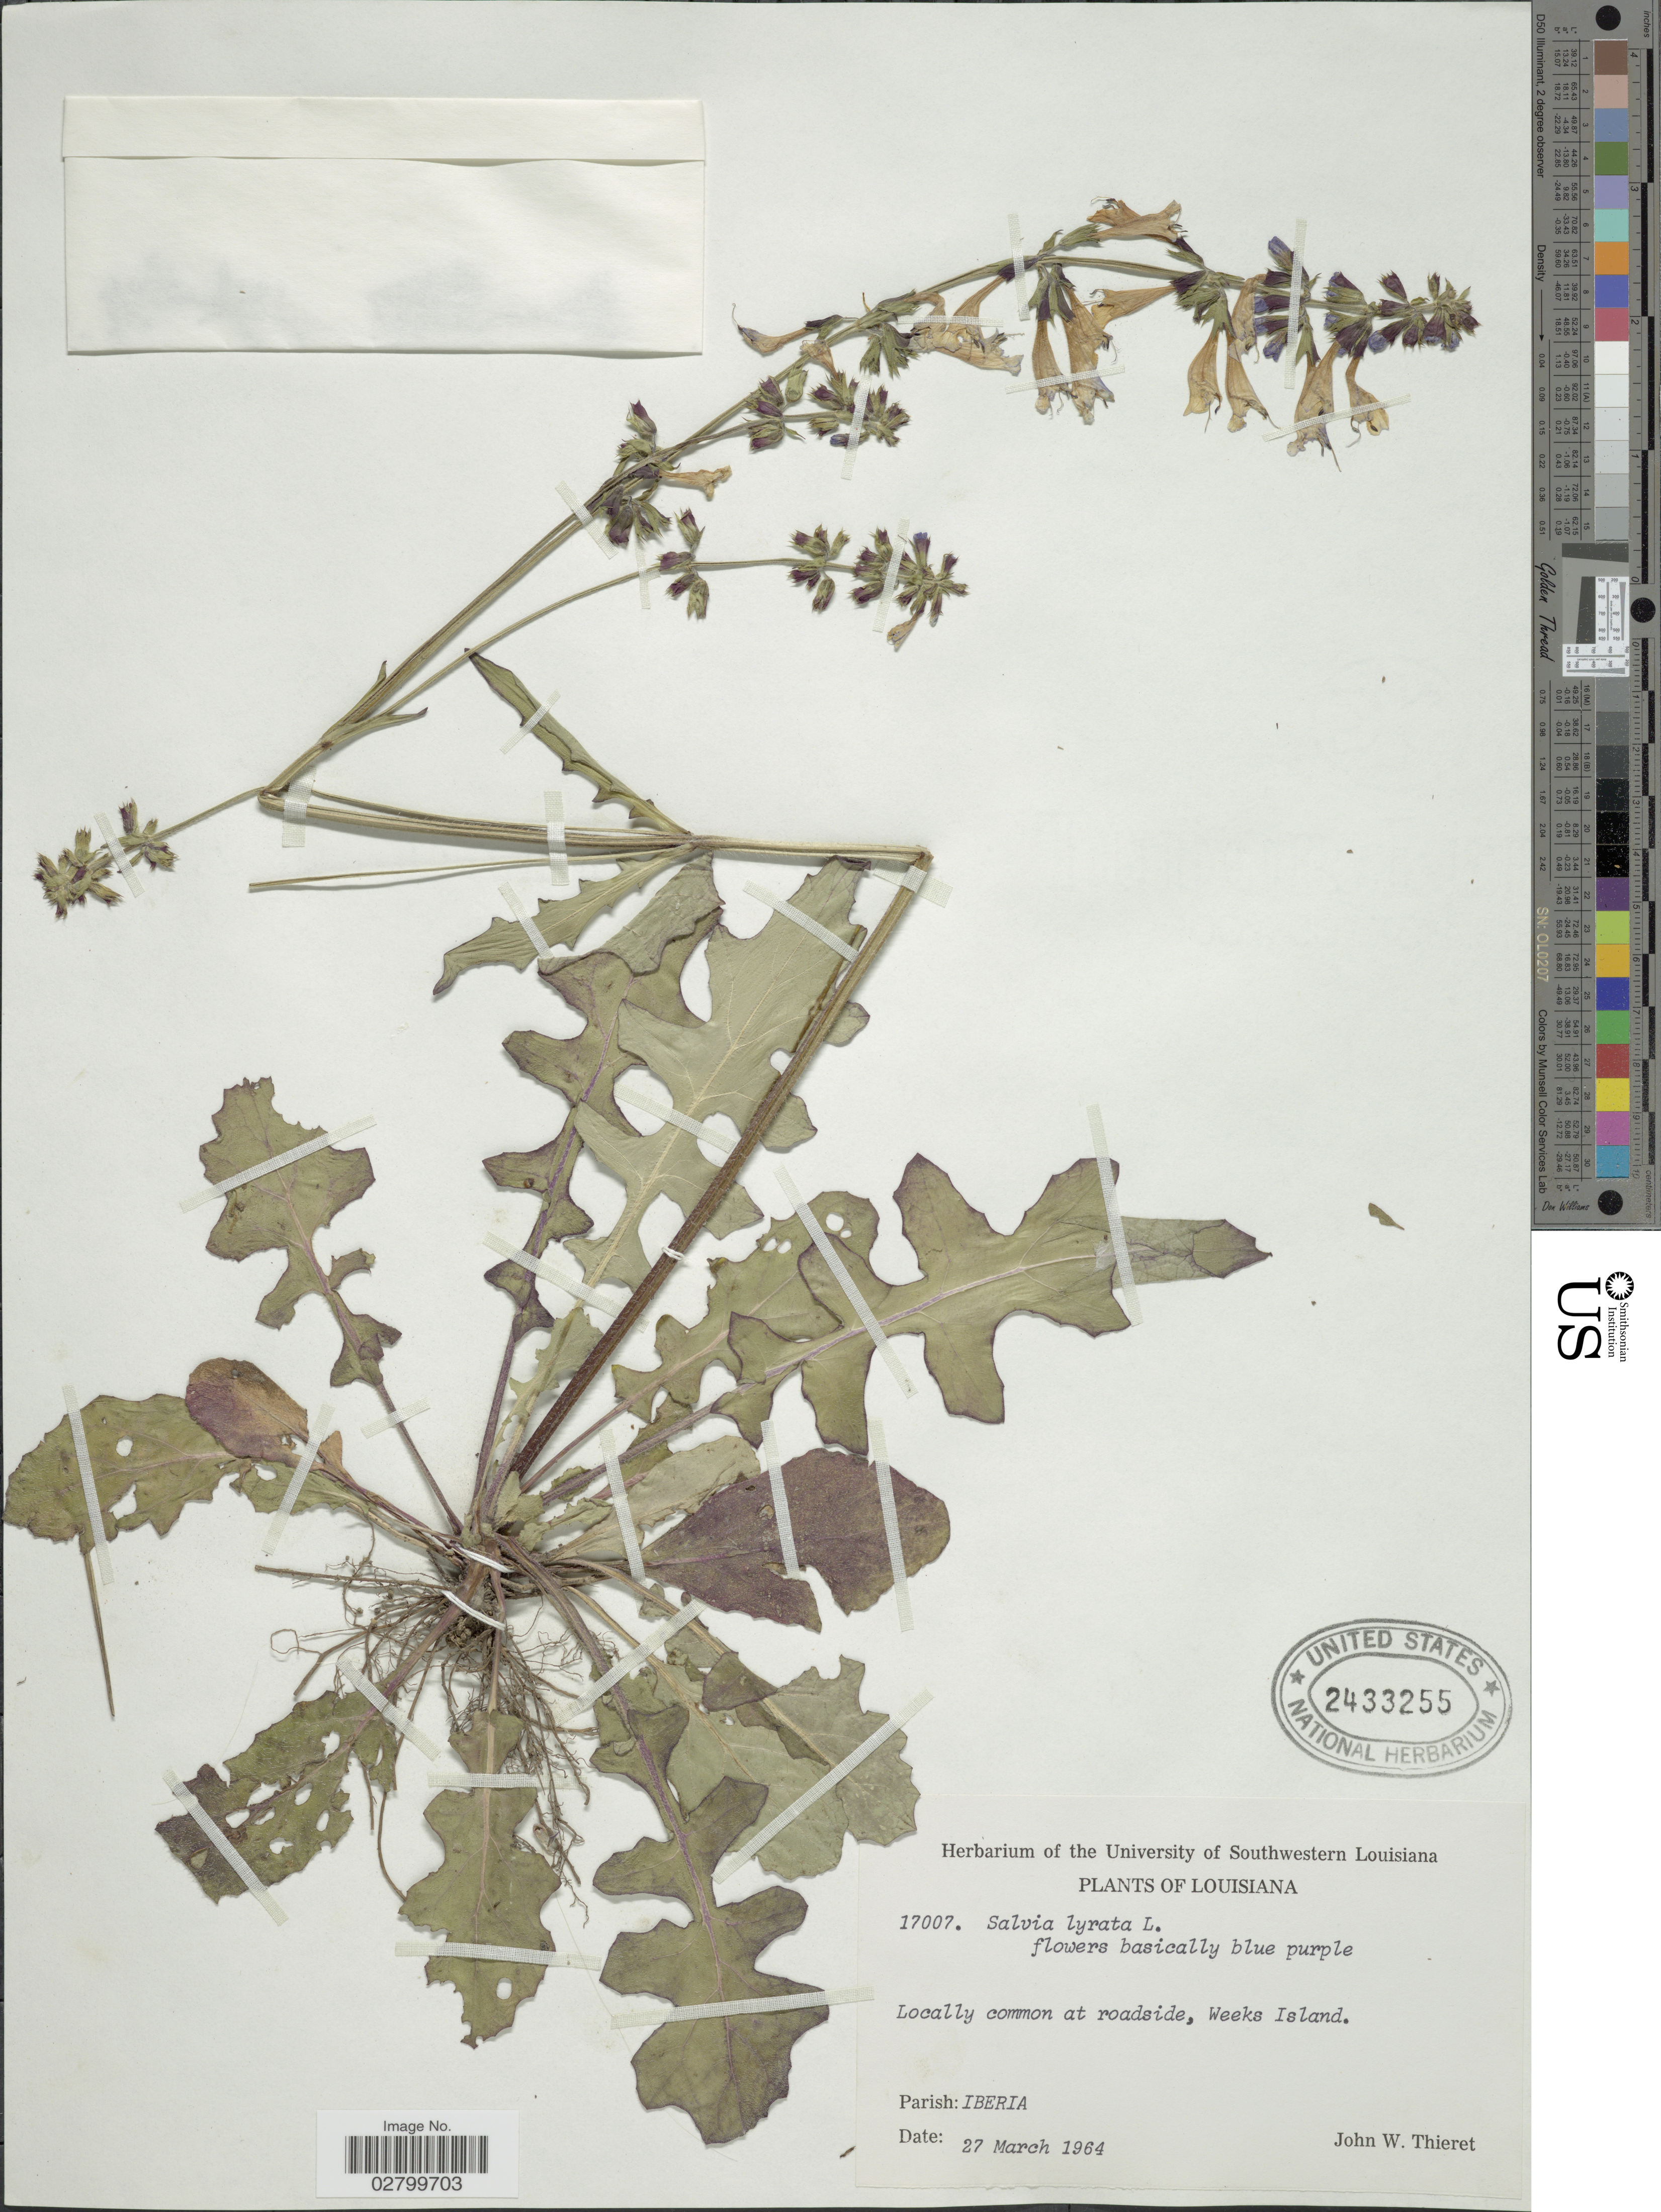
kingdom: Plantae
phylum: Tracheophyta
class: Magnoliopsida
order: Lamiales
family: Lamiaceae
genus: Salvia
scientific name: Salvia lyrata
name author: L.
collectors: J. W. Thieret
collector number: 17007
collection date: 1964-03-27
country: United States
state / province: Louisiana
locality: Common at roadside, Weeks Island. Parish: Iberia.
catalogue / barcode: US 2433255